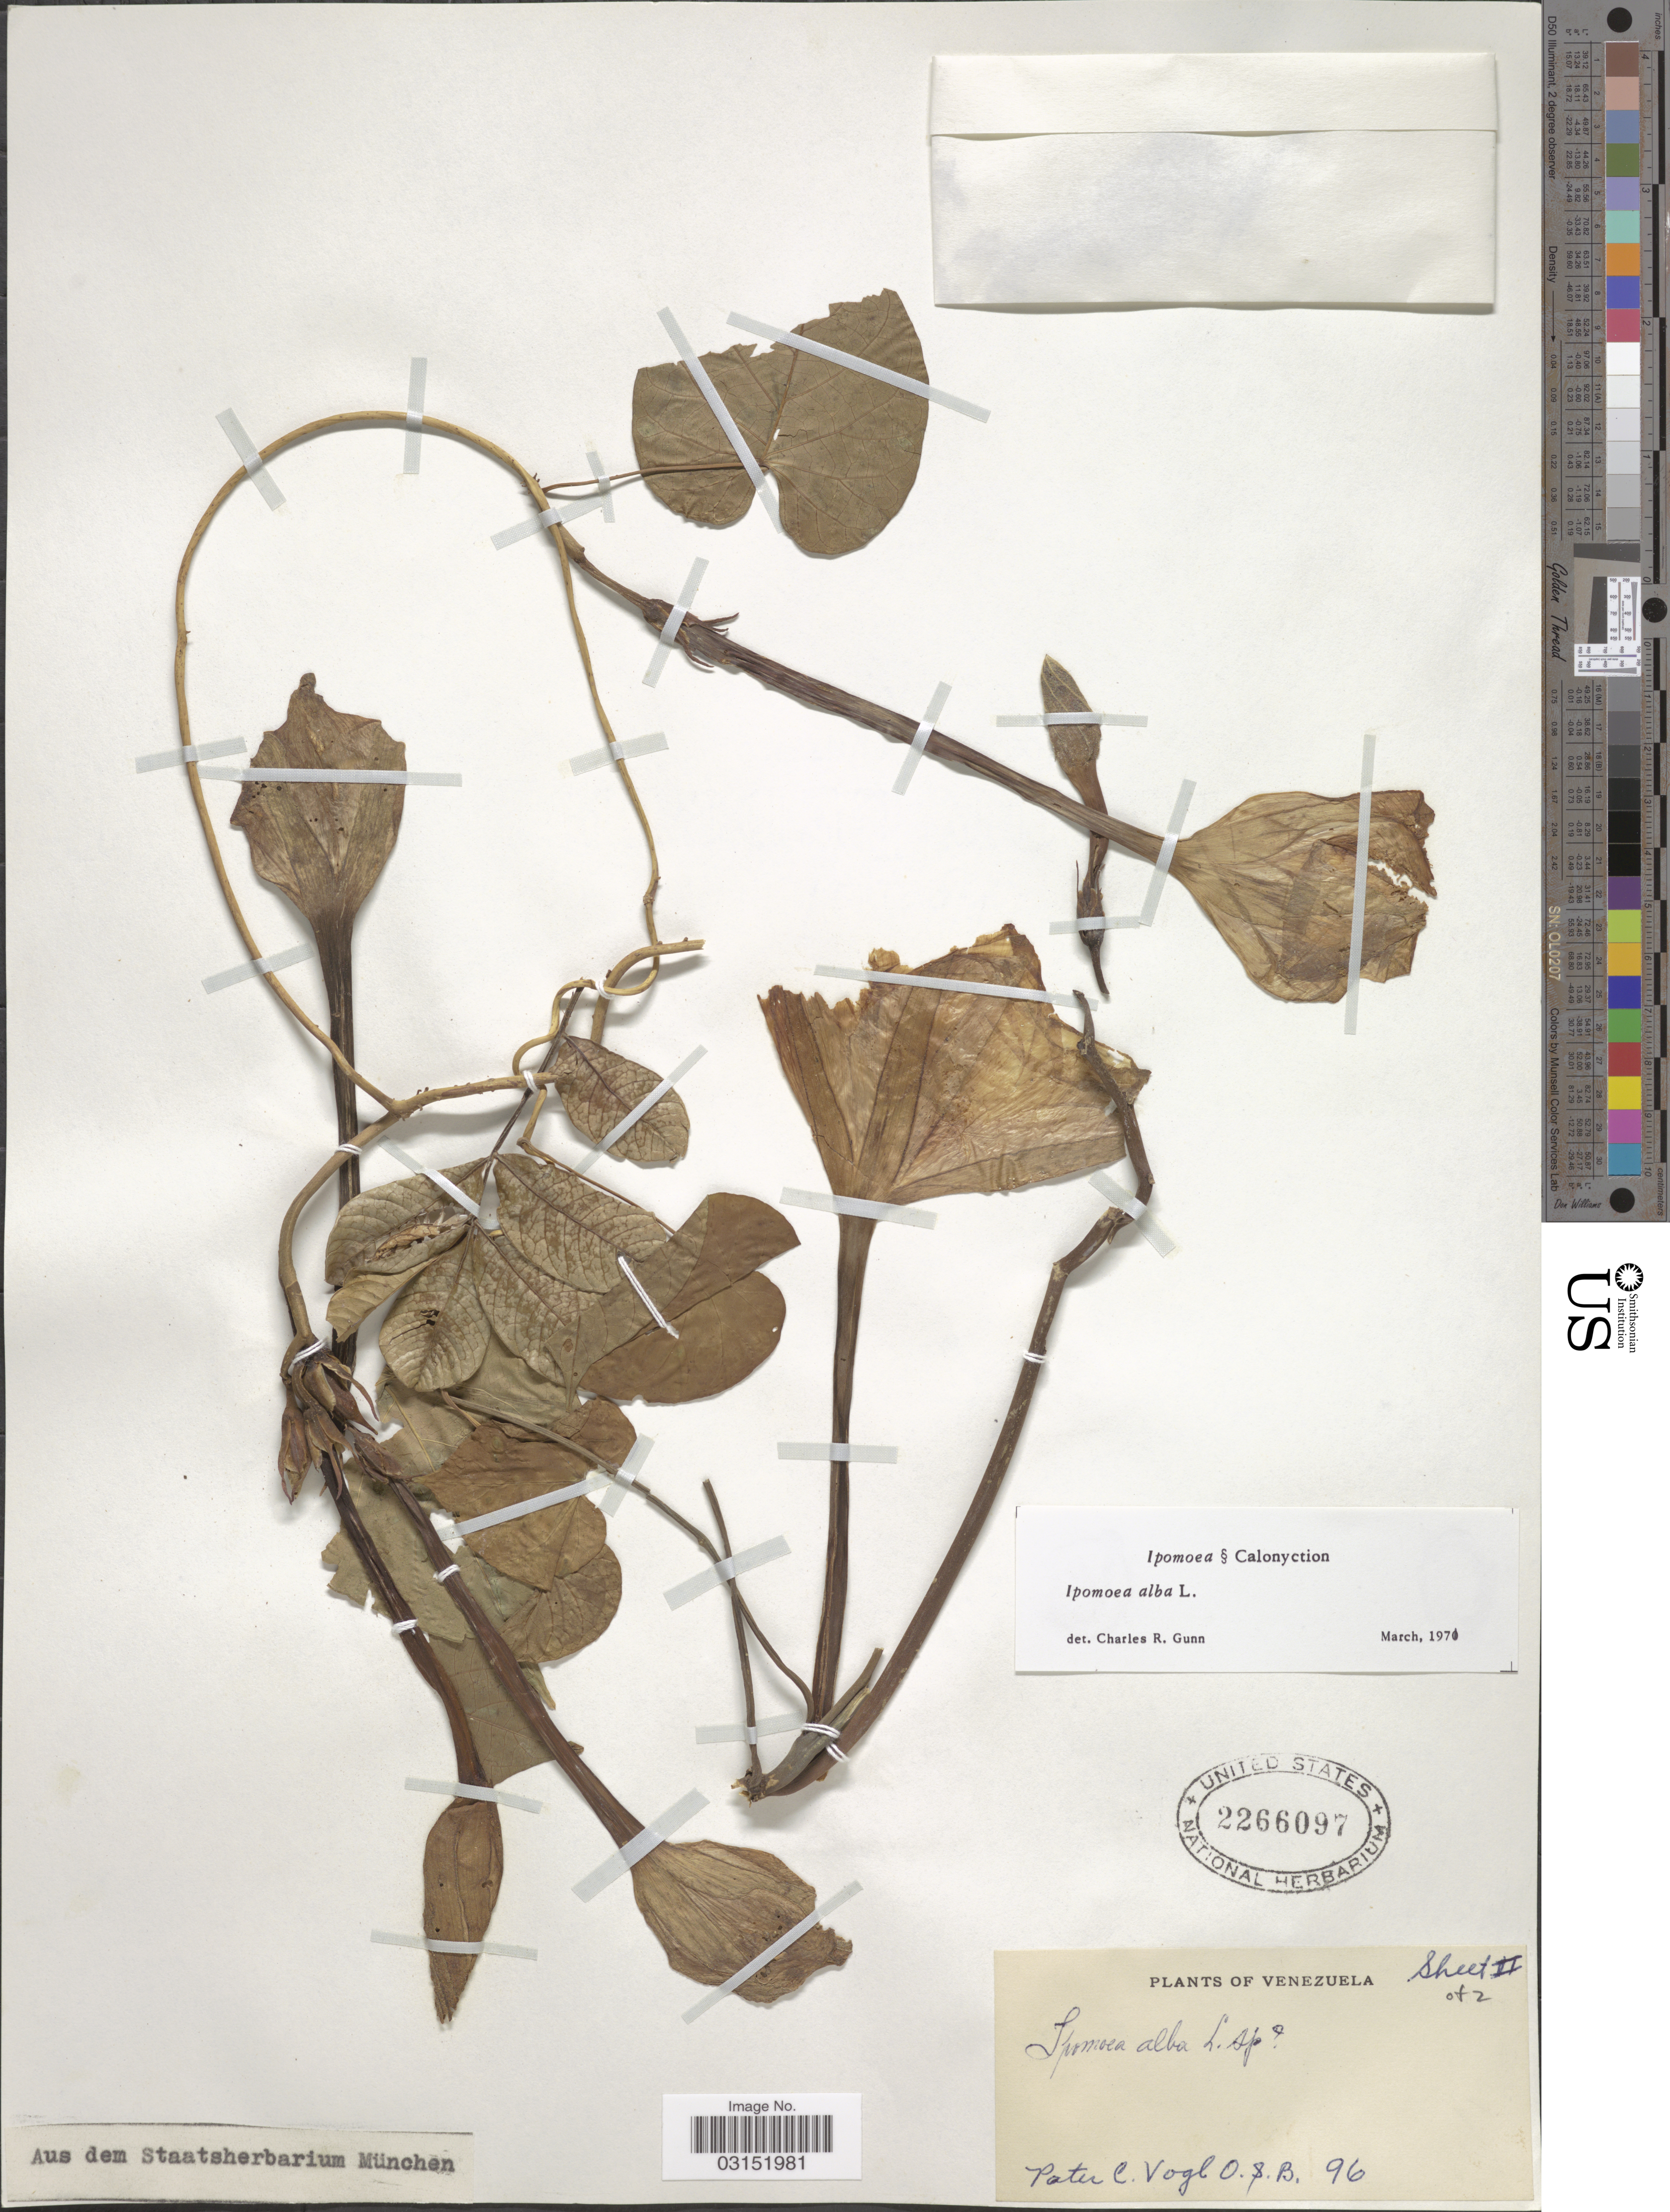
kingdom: Plantae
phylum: Tracheophyta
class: Magnoliopsida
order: Solanales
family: Convolvulaceae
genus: Ipomoea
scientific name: Ipomoea alba L.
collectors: P. Vogl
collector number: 96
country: Venezuela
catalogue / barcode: US 2266097